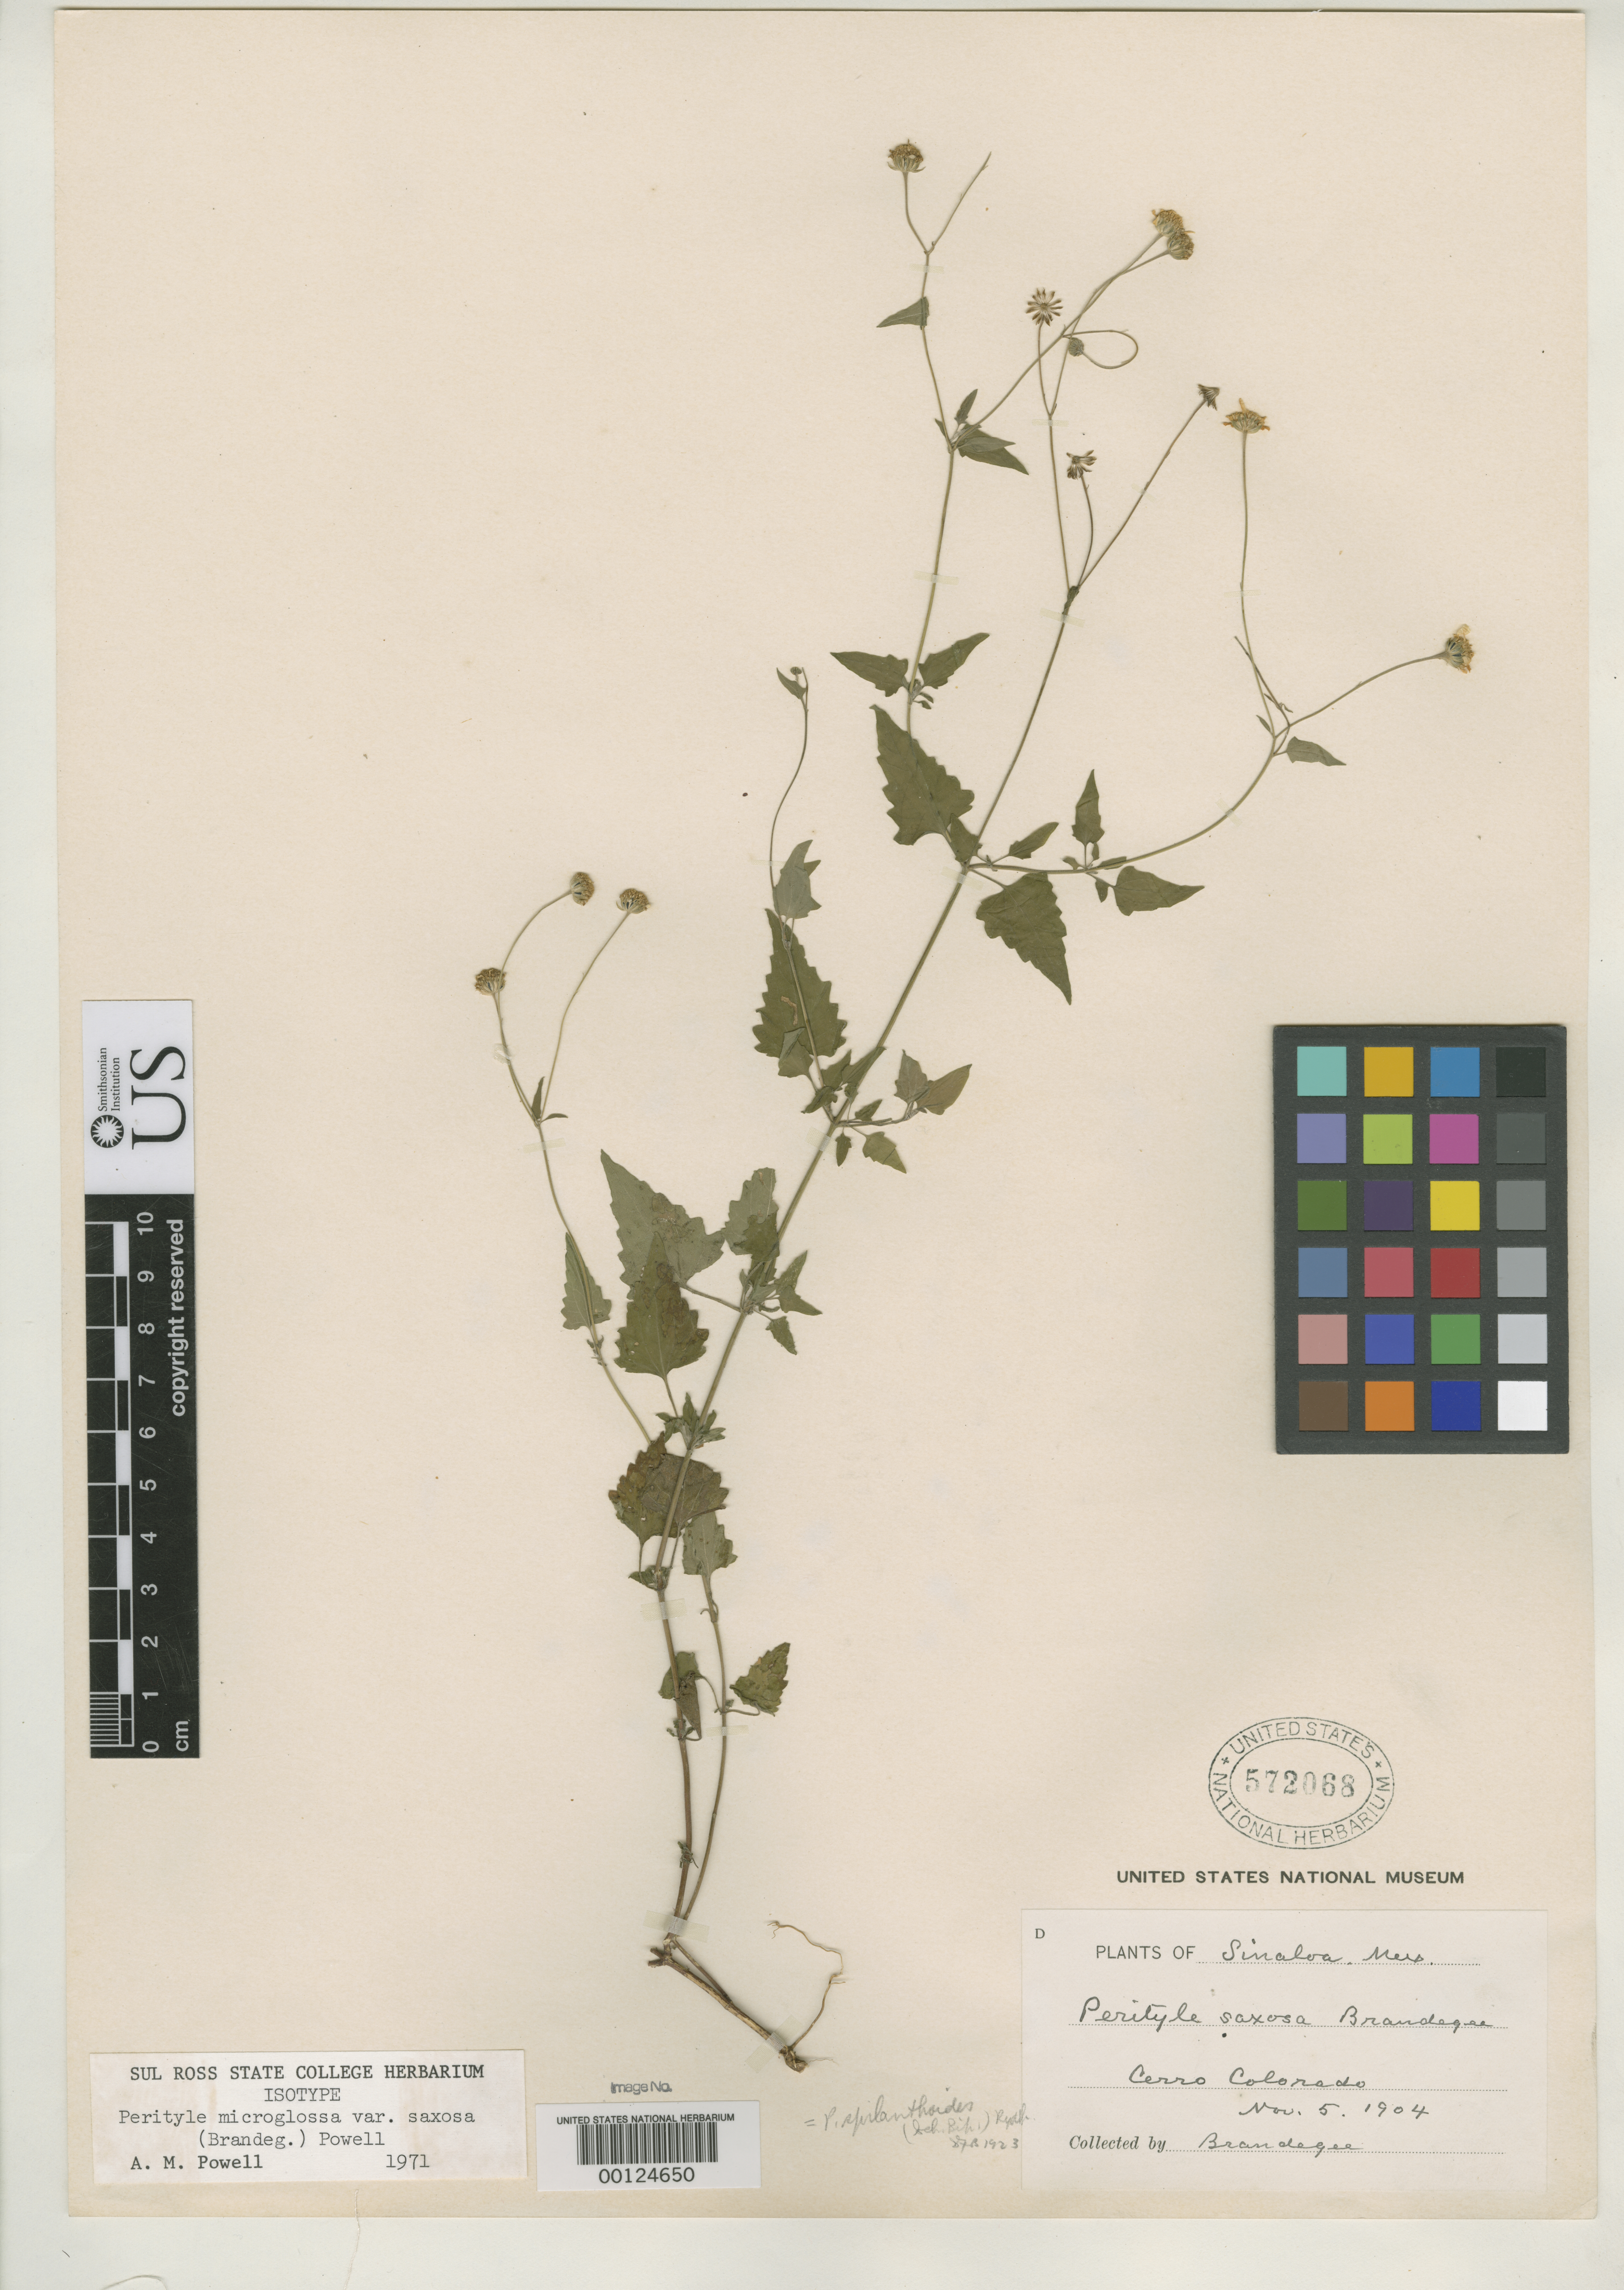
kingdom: Plantae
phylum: Tracheophyta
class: Magnoliopsida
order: Asterales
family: Asteraceae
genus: Perityle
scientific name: Perityle saxosa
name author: Brandegee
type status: Isotype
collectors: T. S. Brandegee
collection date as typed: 05 Nov 1904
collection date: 1904-11-05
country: Mexico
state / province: Sinaloa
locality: Cerro Colorado.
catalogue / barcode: US 572068